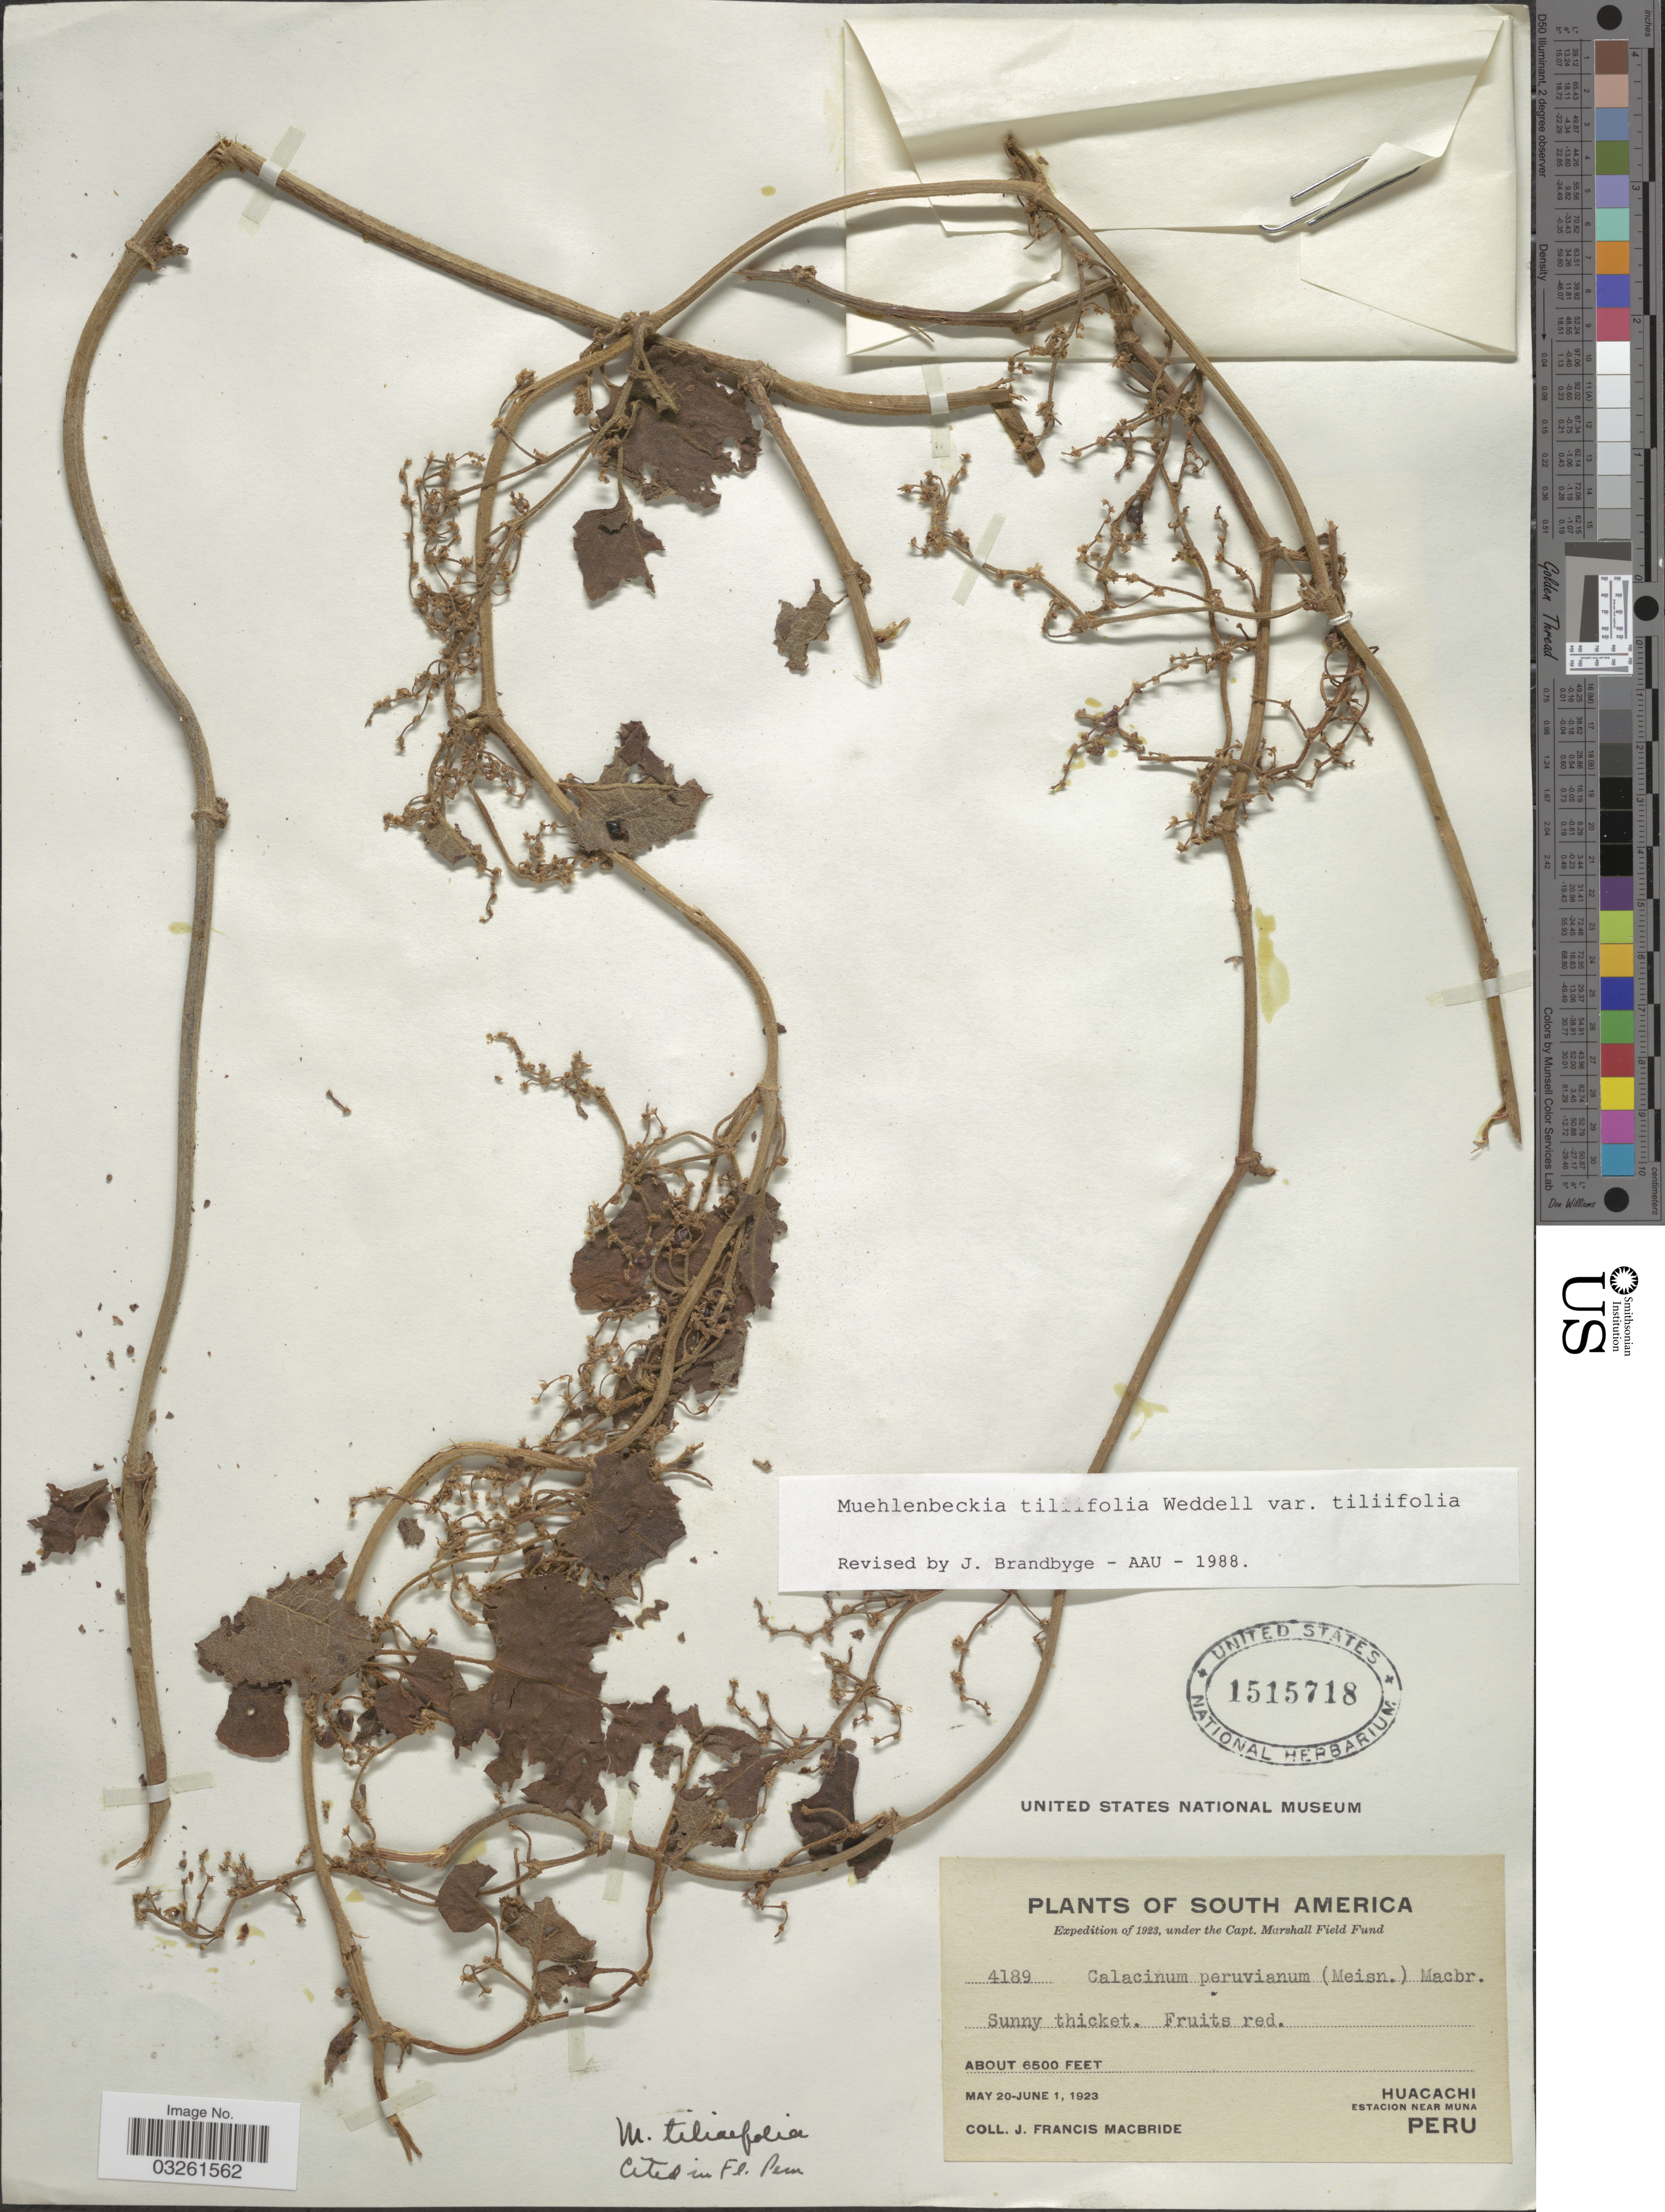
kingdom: Plantae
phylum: Tracheophyta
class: Magnoliopsida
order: Caryophyllales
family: Polygonaceae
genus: Muehlenbeckia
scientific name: Muehlenbeckia tiliifolia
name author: Wedd.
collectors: J. F. Macbride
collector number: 4189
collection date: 1923-05-20/1923-06-01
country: Peru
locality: Huacachi, Estacion Near Muna.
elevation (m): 1981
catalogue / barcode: US 1515718